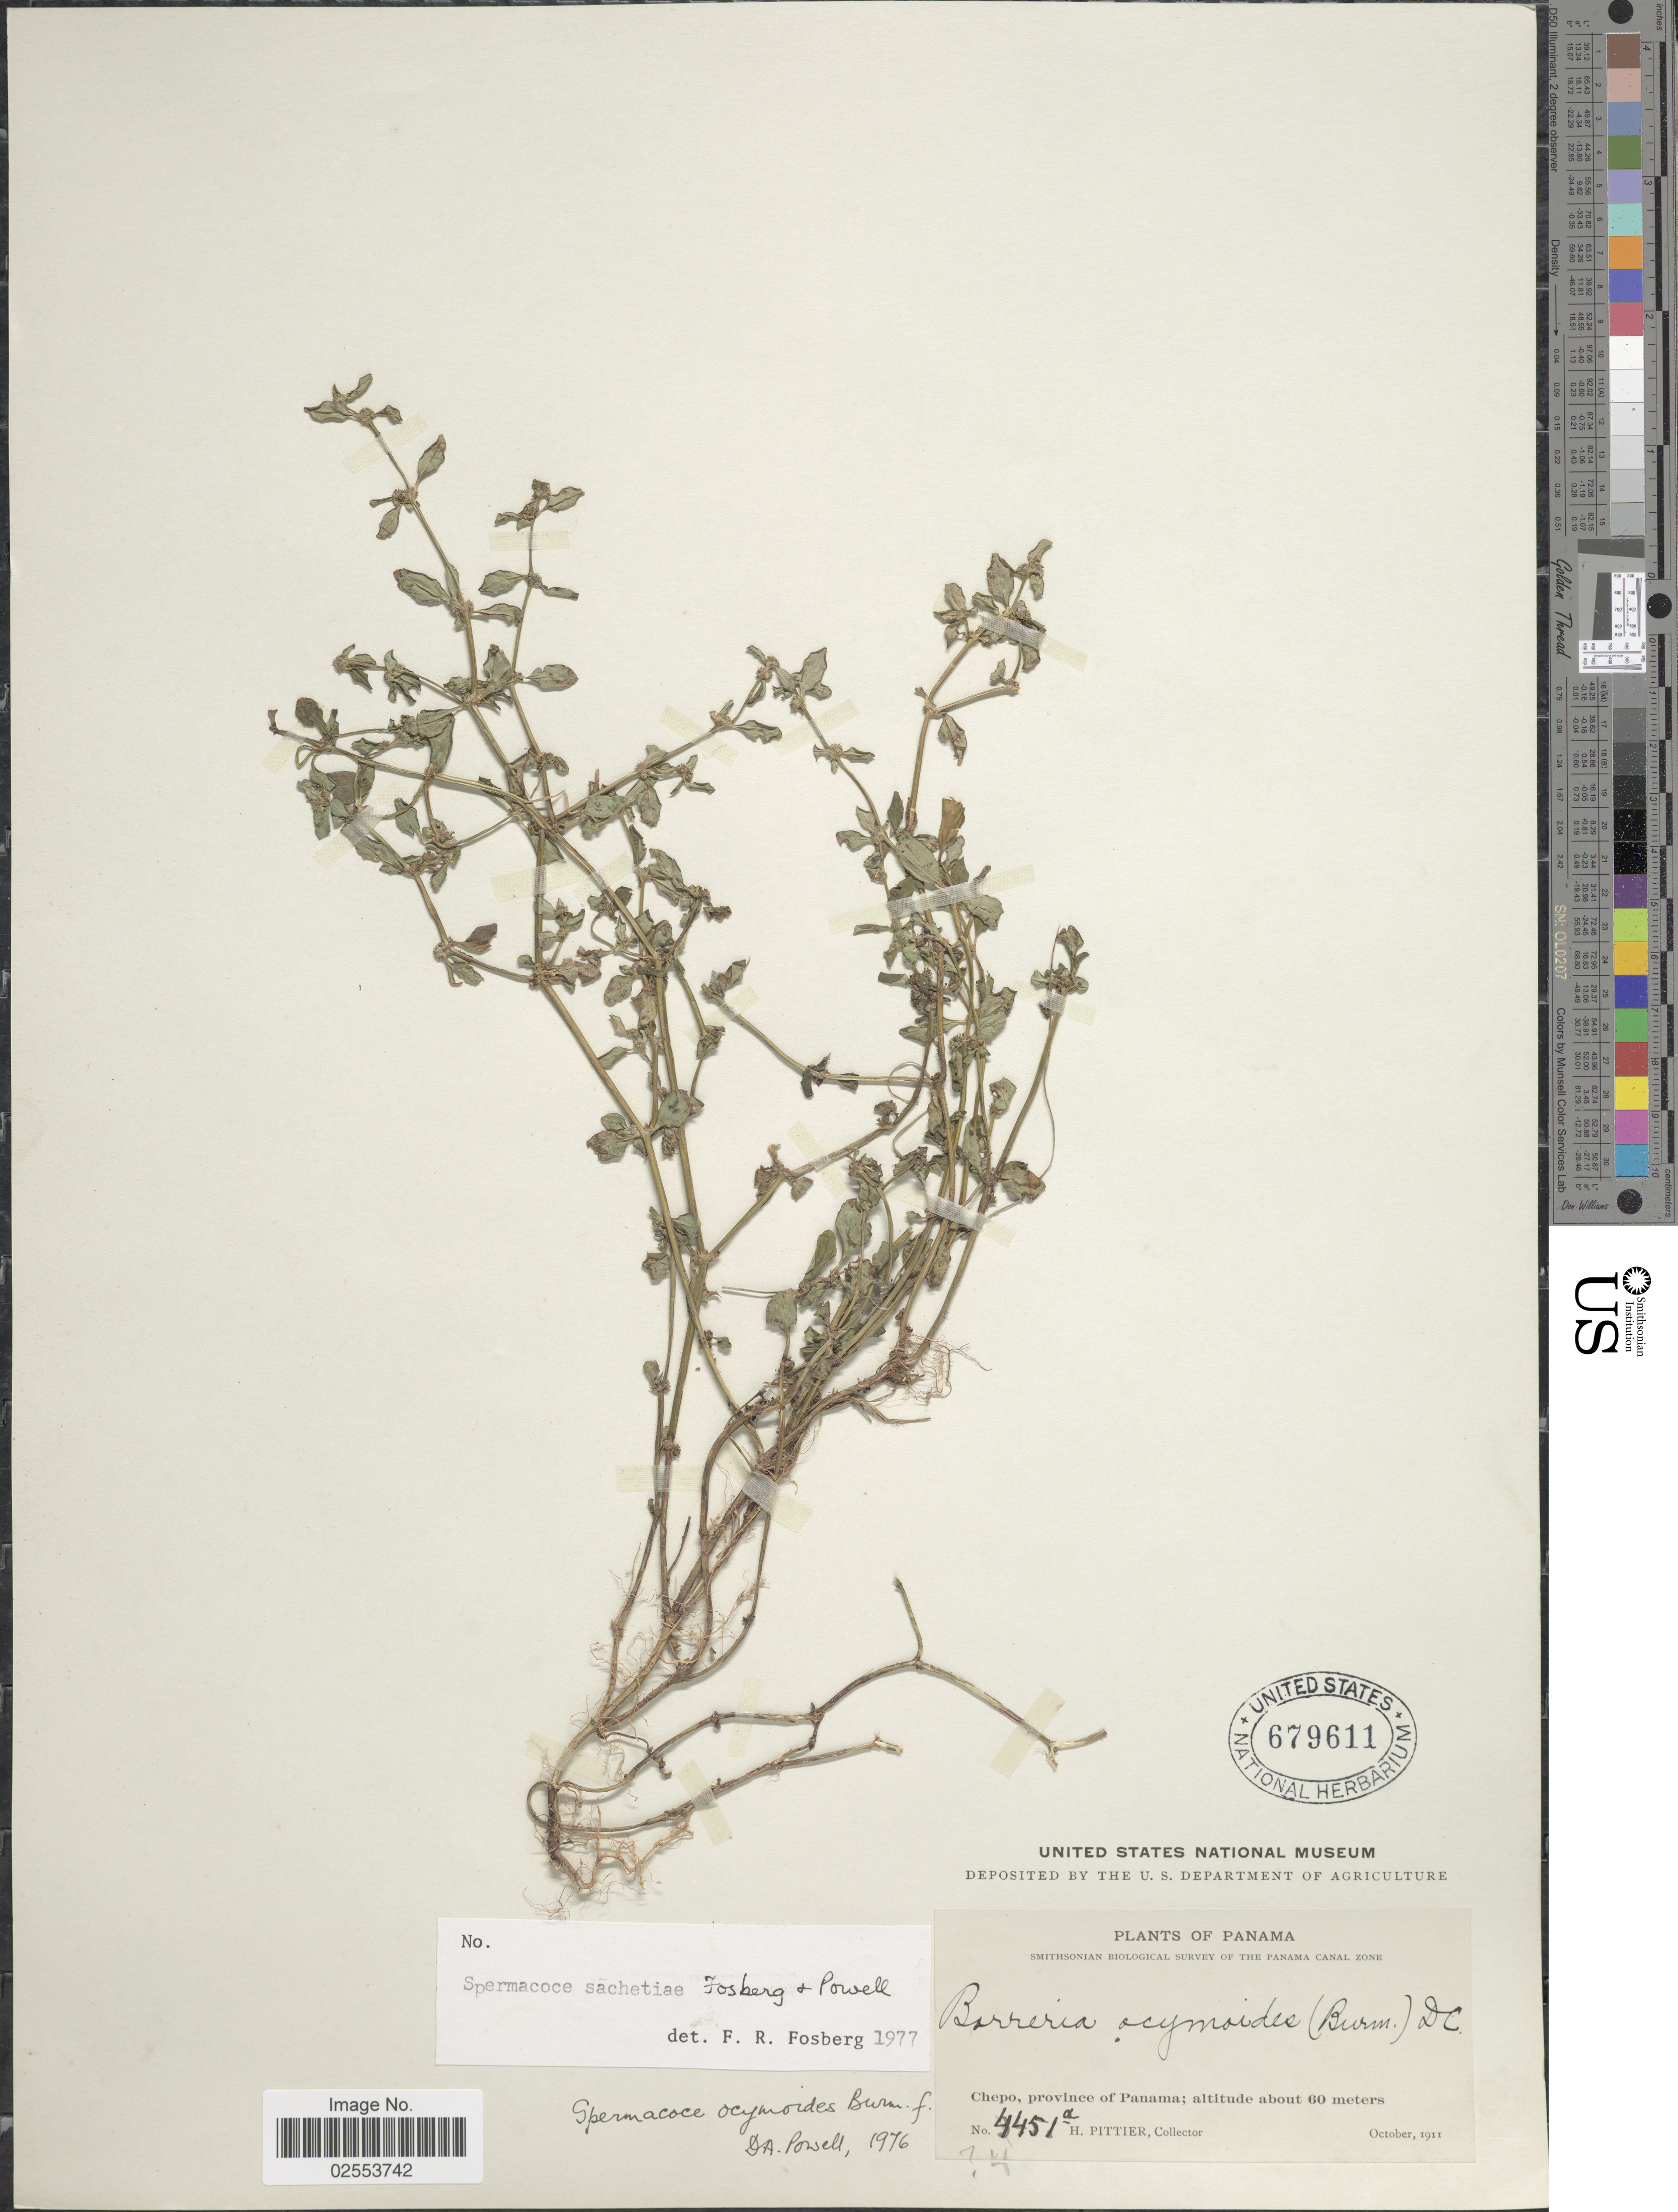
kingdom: Plantae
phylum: Tracheophyta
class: Magnoliopsida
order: Gentianales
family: Rubiaceae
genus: Spermacoce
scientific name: Spermacoce sachetiae Fosberg & D.A. Powell sp. nov. ined.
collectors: H. F. Pittier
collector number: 4451a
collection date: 1911-10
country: Panama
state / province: Panamá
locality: The Panama Canal Zone, Chepo.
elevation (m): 60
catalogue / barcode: US 679611